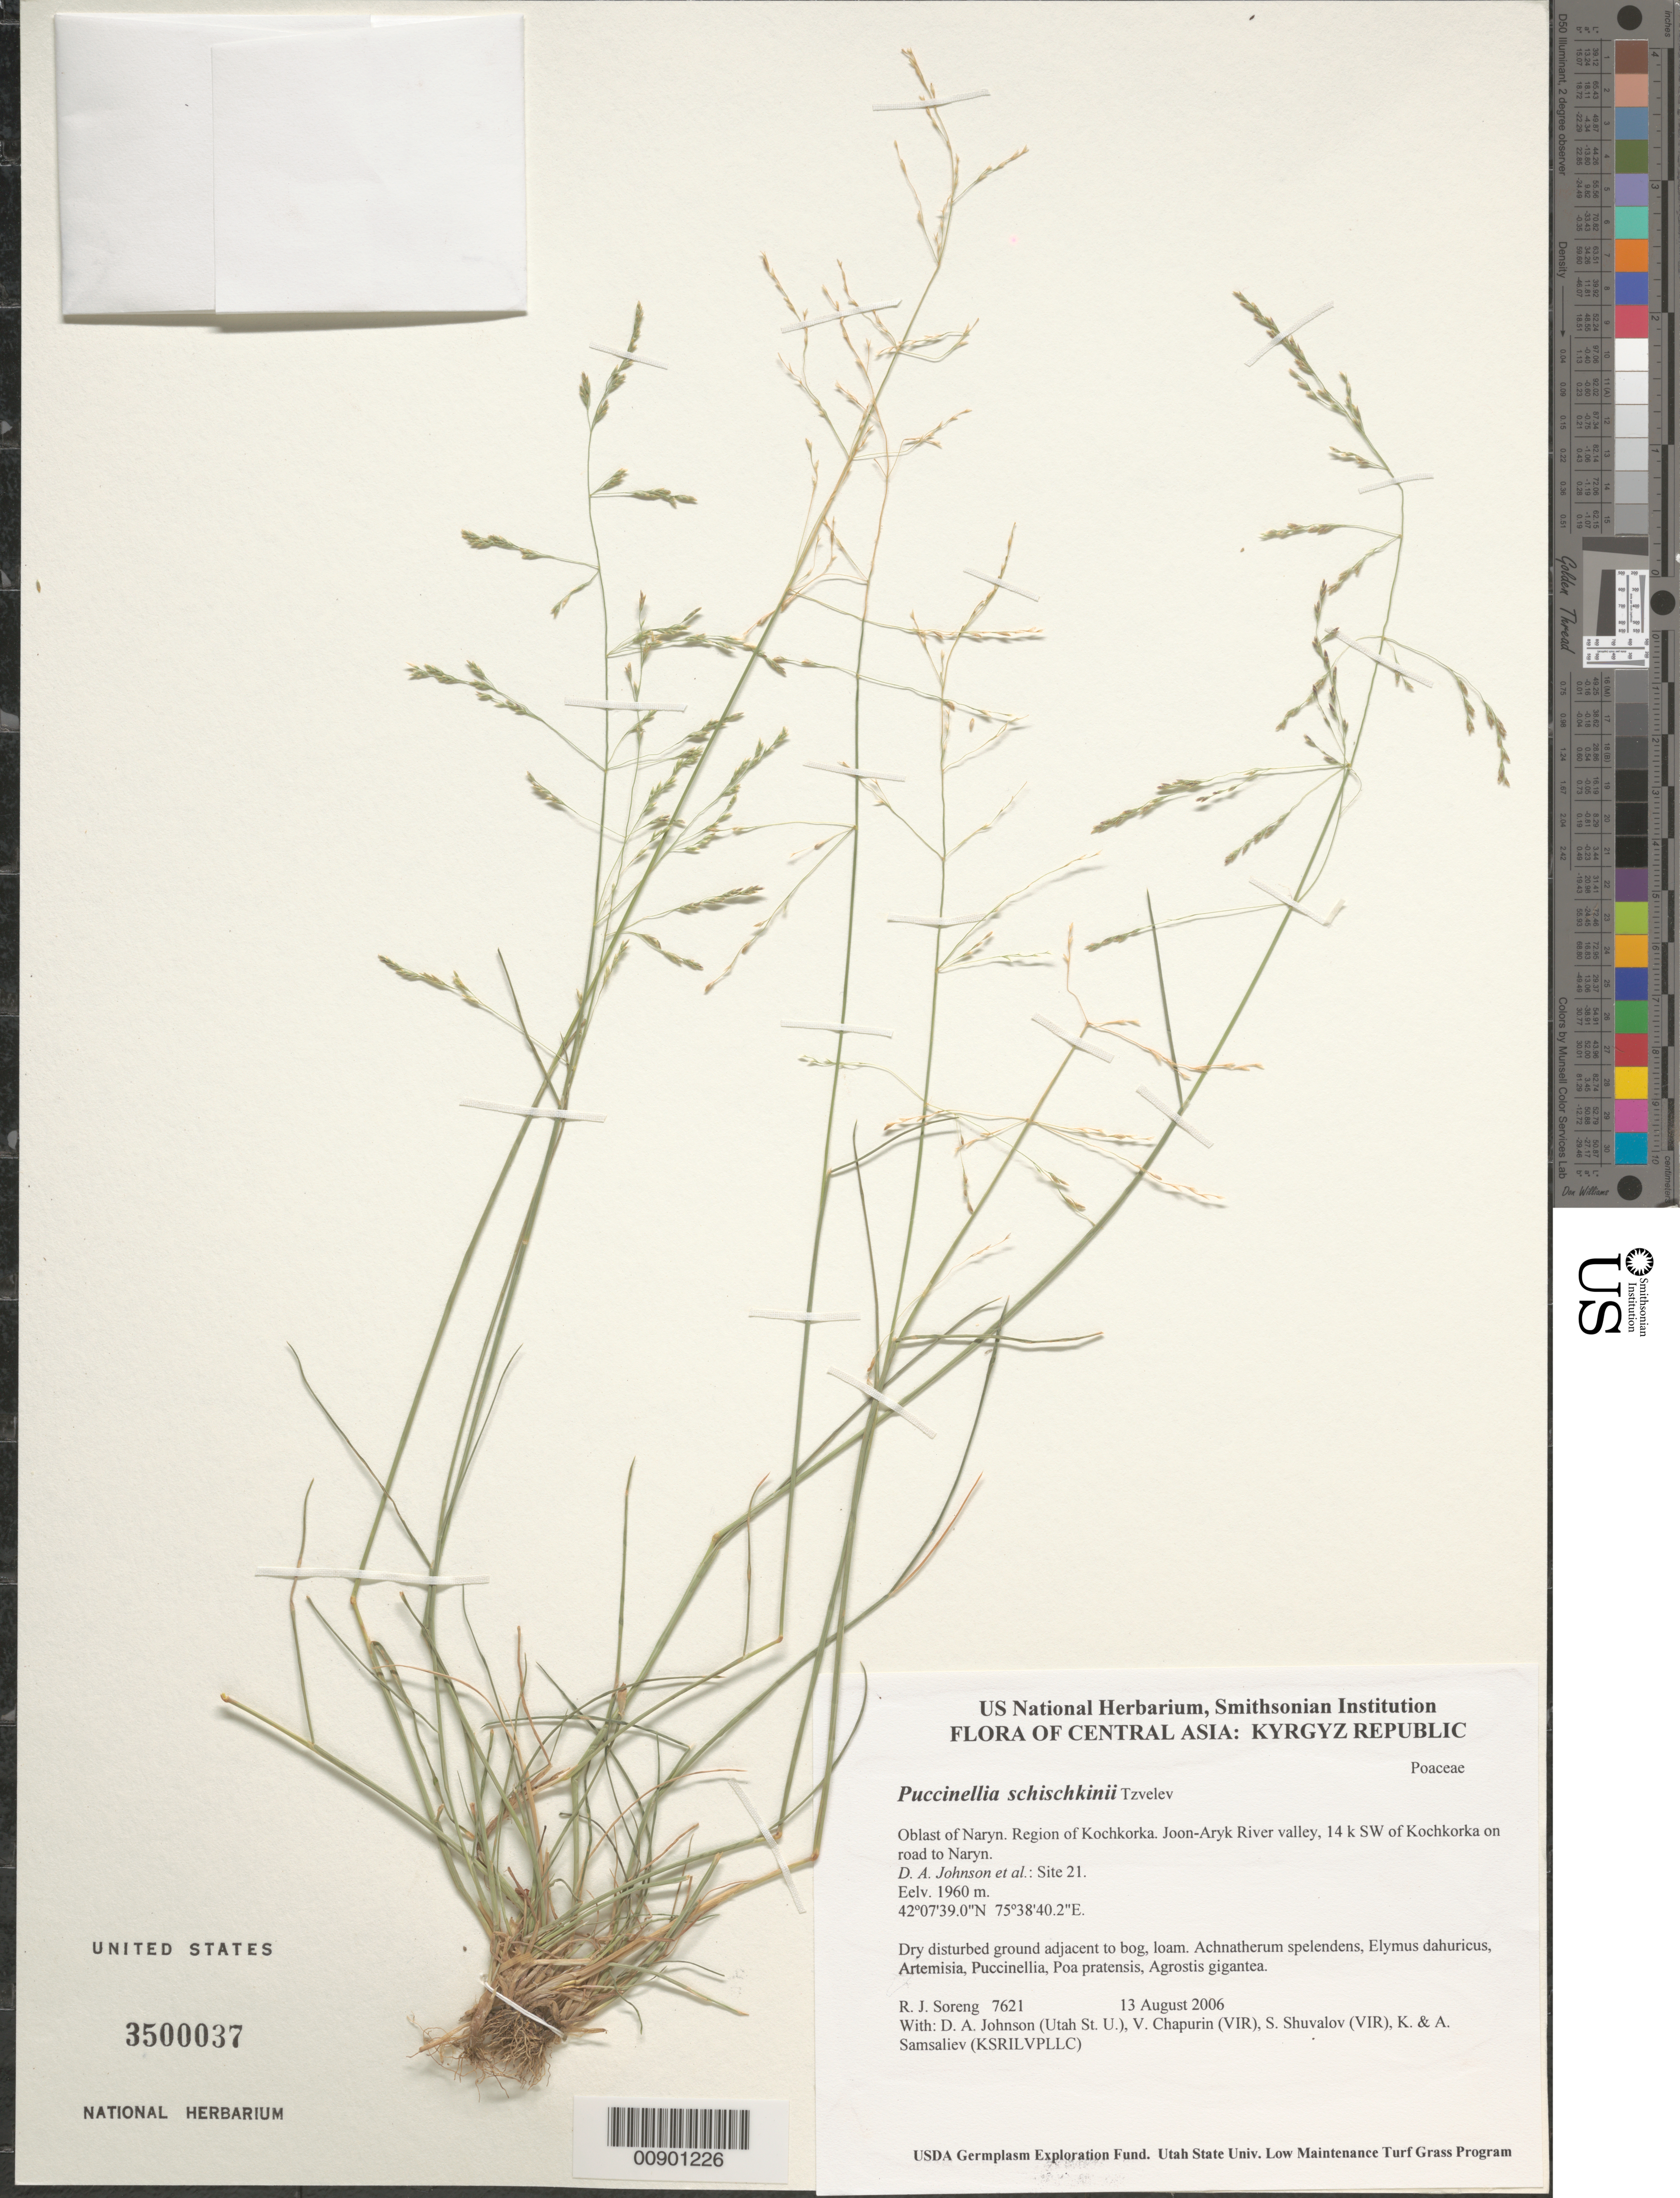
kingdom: Plantae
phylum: Tracheophyta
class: Liliopsida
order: Poales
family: Poaceae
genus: Puccinellia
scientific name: Puccinellia schischkinii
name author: Tzvelev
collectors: R. J. Soreng, D. Johnson, S. Shuvalov, V. Chapurin, K. Samsaliev & A. Samsaliev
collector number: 7621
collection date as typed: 13 Aug 2006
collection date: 2006-08-13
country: Kyrgyzstan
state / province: Naryn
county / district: Kochkorka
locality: Joon-Aryk River valley, 14 km SW of Kochkorka on road to Naryn.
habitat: Dry disturbed ground adjacent to bog, loam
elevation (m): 1960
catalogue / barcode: US 3500037